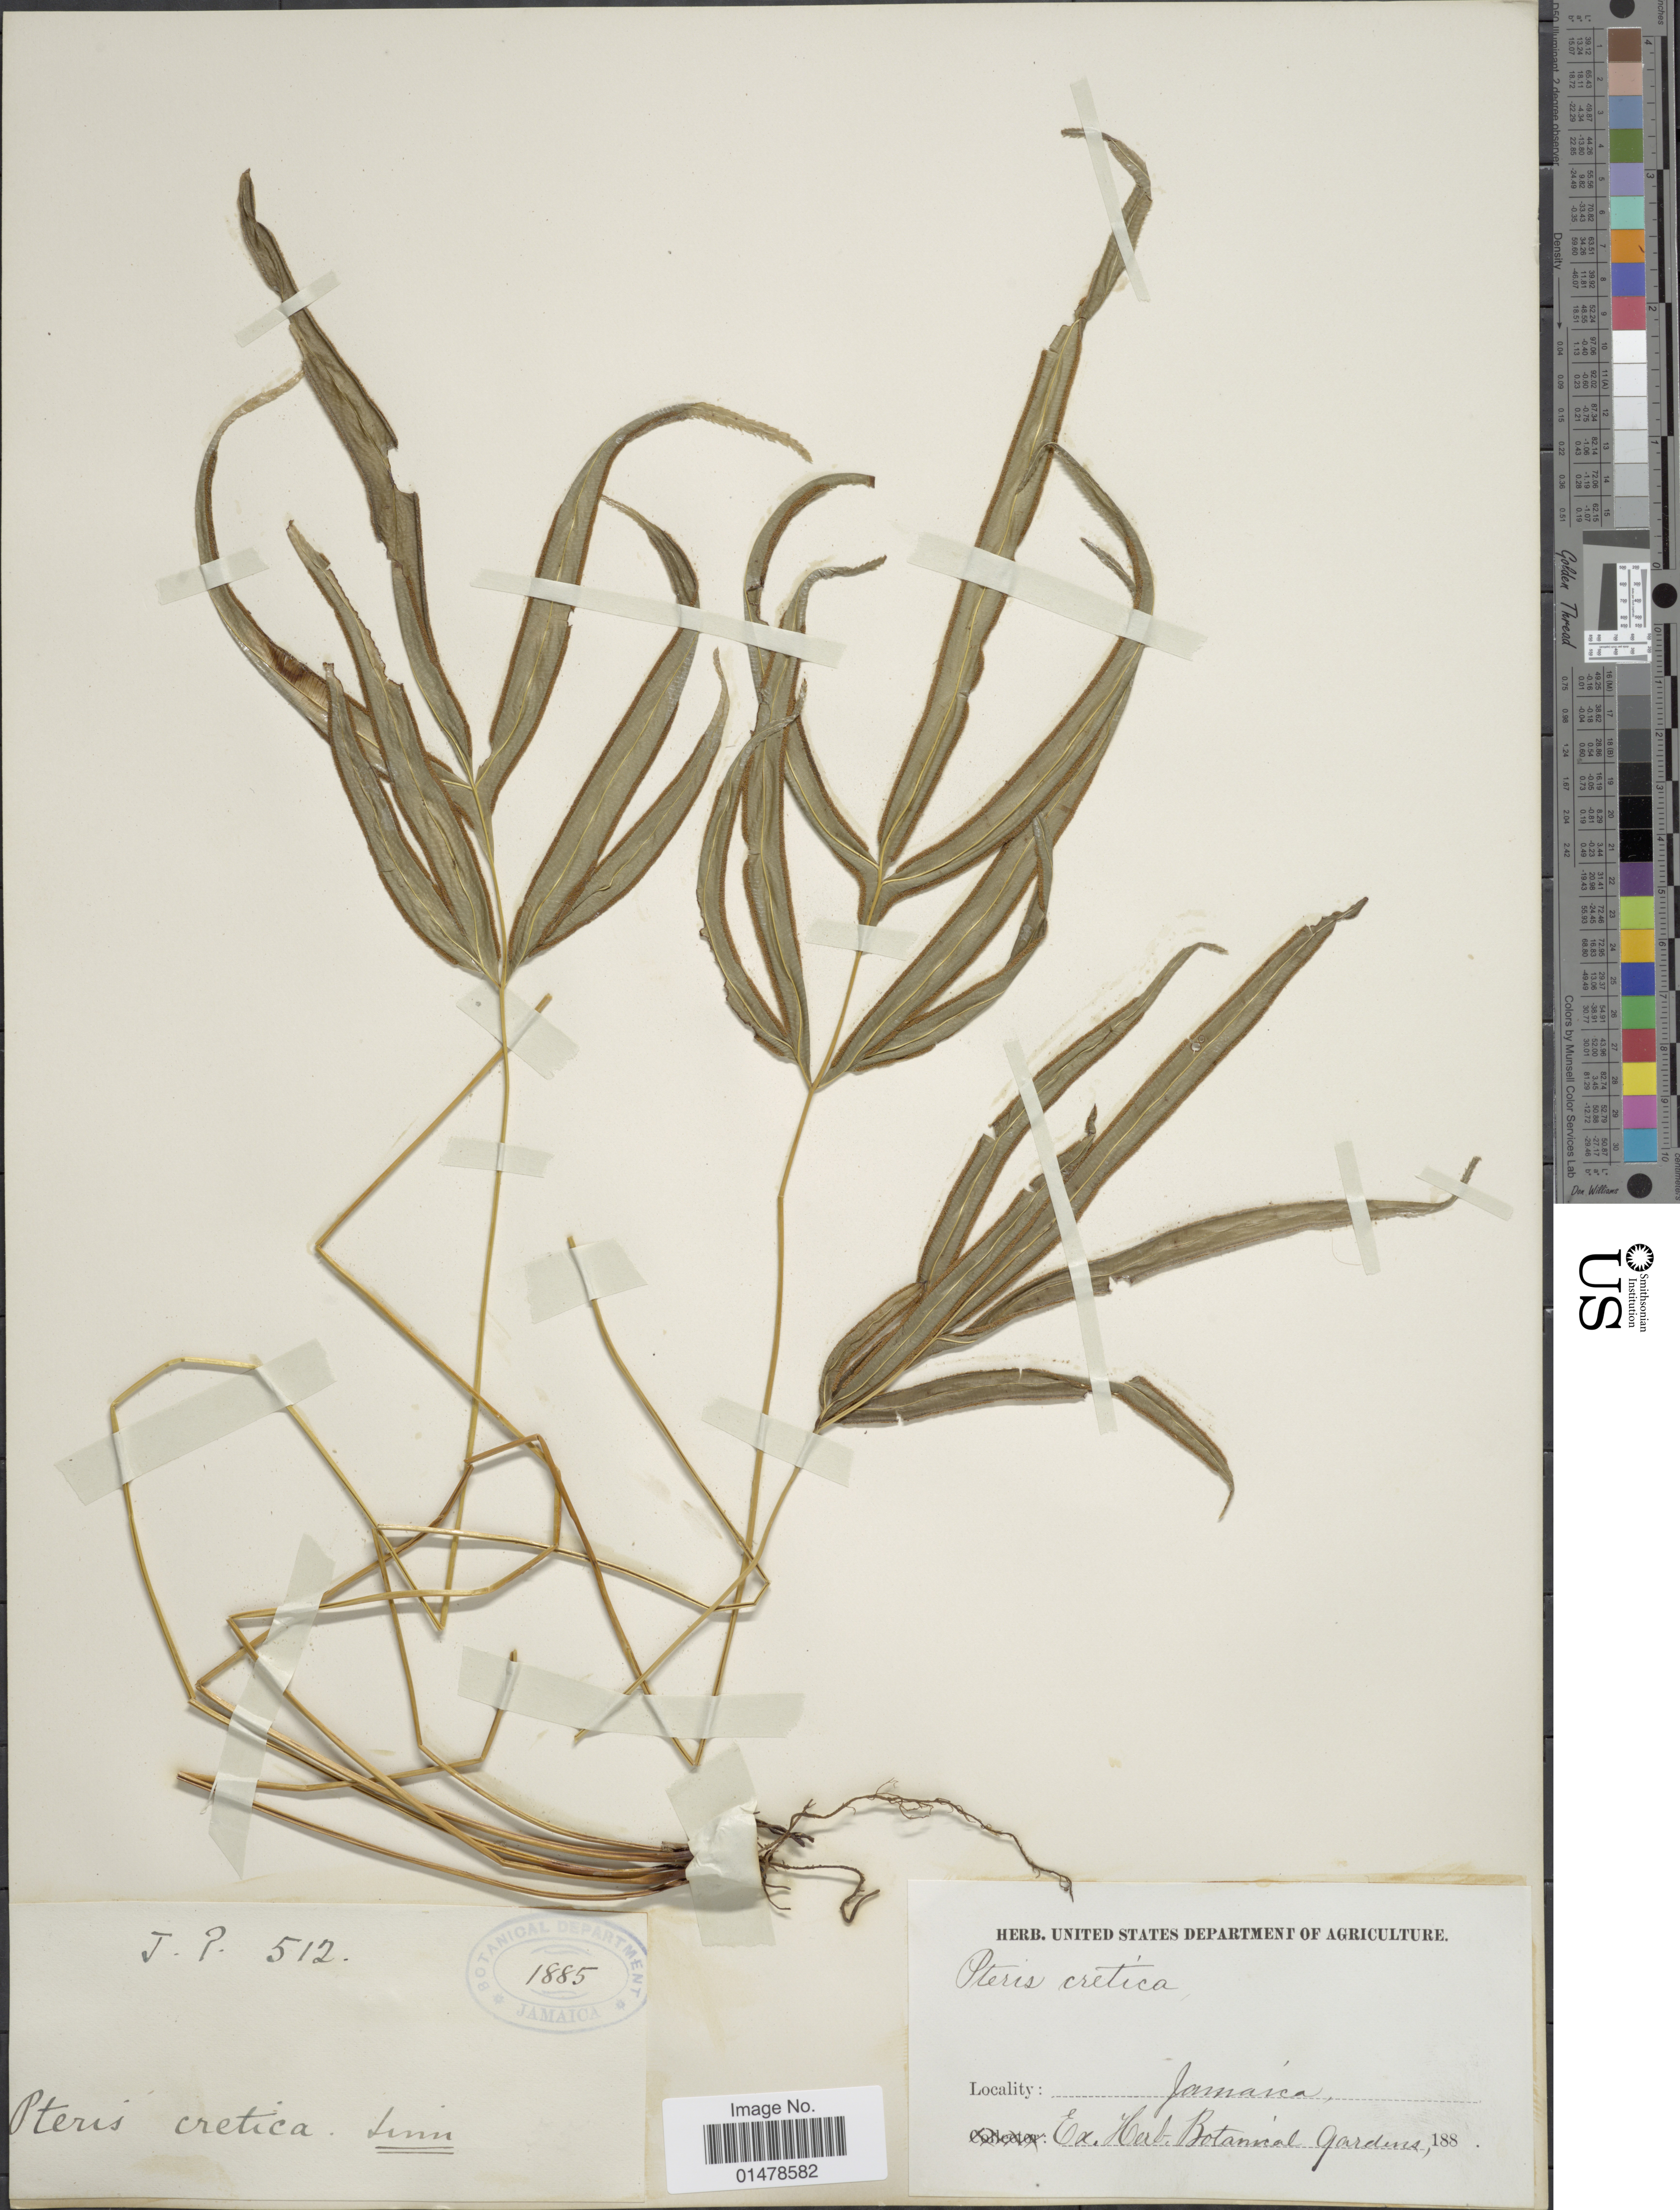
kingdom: Plantae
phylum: Tracheophyta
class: Polypodiopsida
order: Polypodiales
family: Pteridaceae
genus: Pteris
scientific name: Pteris cretica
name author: L.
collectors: ex herb. Bot. Gard.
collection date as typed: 188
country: Jamaica